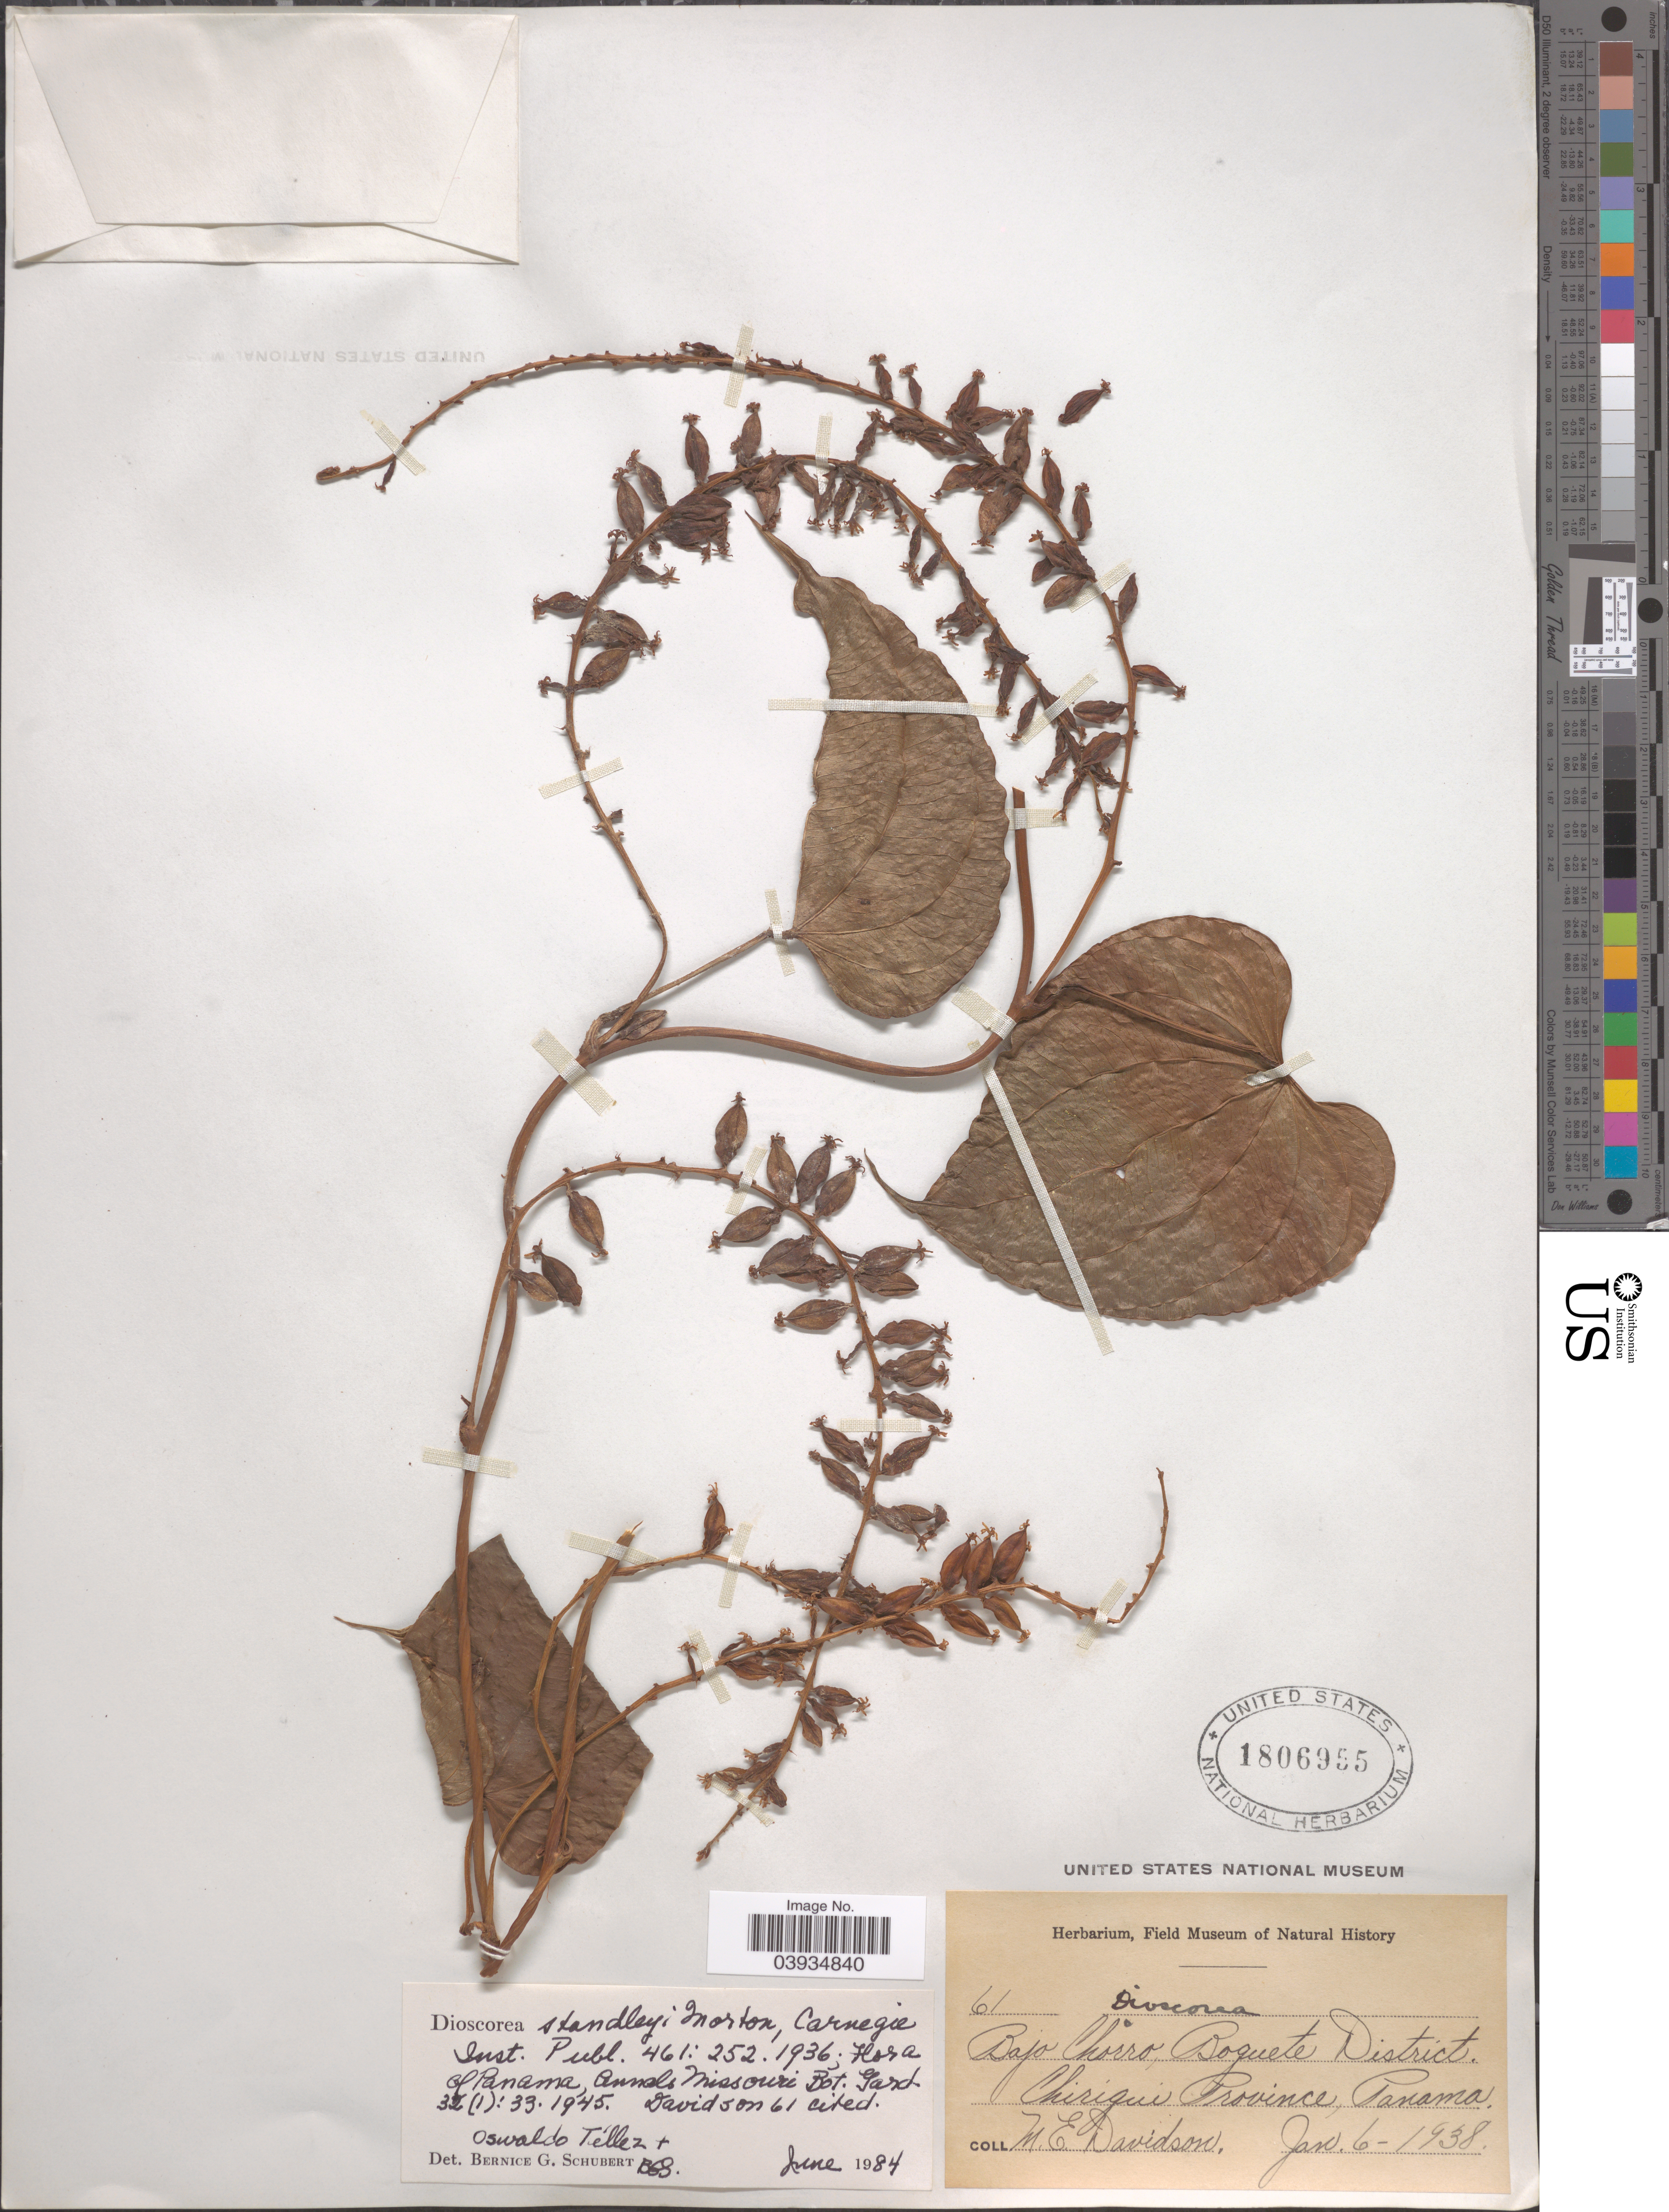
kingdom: Plantae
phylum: Tracheophyta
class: Liliopsida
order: Dioscoreales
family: Dioscoreaceae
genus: Dioscorea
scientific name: Dioscorea standleyi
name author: C.V. Morton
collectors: M. E. Davidson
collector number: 61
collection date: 1938-01-06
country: Panama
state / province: Chiriqui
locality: Bajo Chorro, Boquete District.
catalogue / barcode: US 1806955